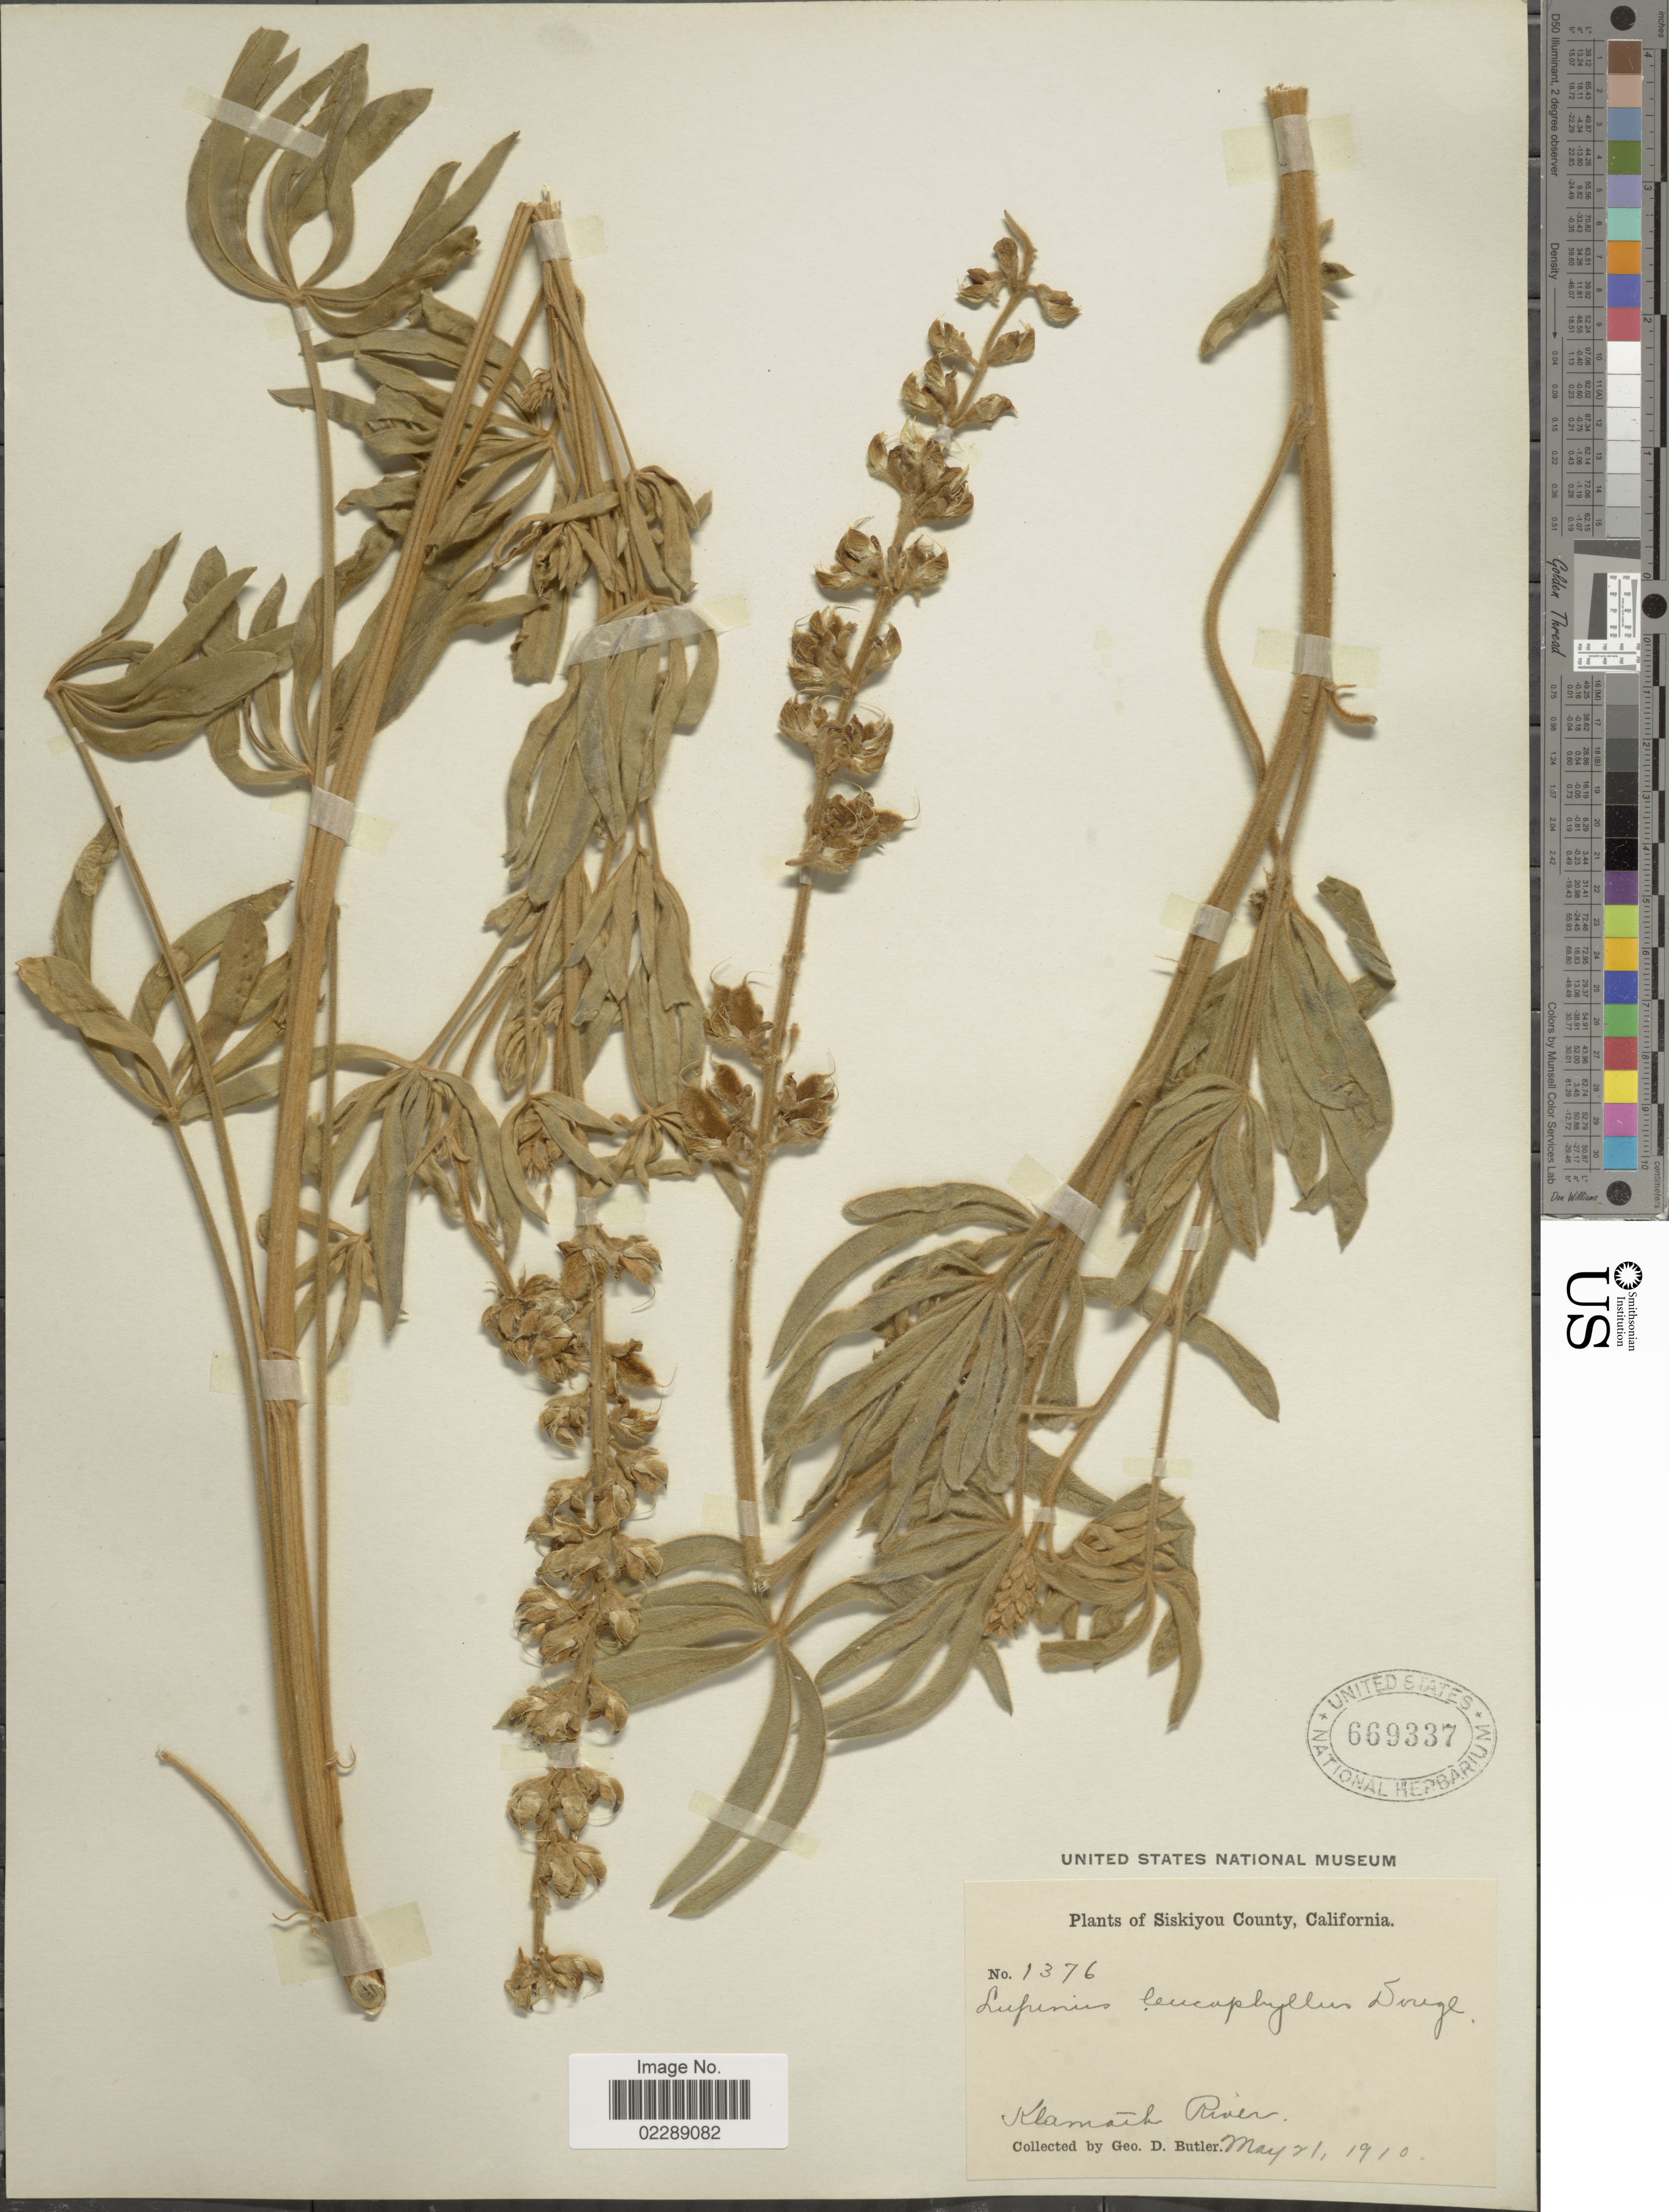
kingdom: Plantae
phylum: Tracheophyta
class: Magnoliopsida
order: Fabales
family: Fabaceae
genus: Lupinus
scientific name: Lupinus sp.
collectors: G. D. Butler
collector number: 1376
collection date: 1910-05-21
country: United States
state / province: California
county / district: Siskiyou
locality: Siskiyou County, California, Klamath River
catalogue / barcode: US 669337